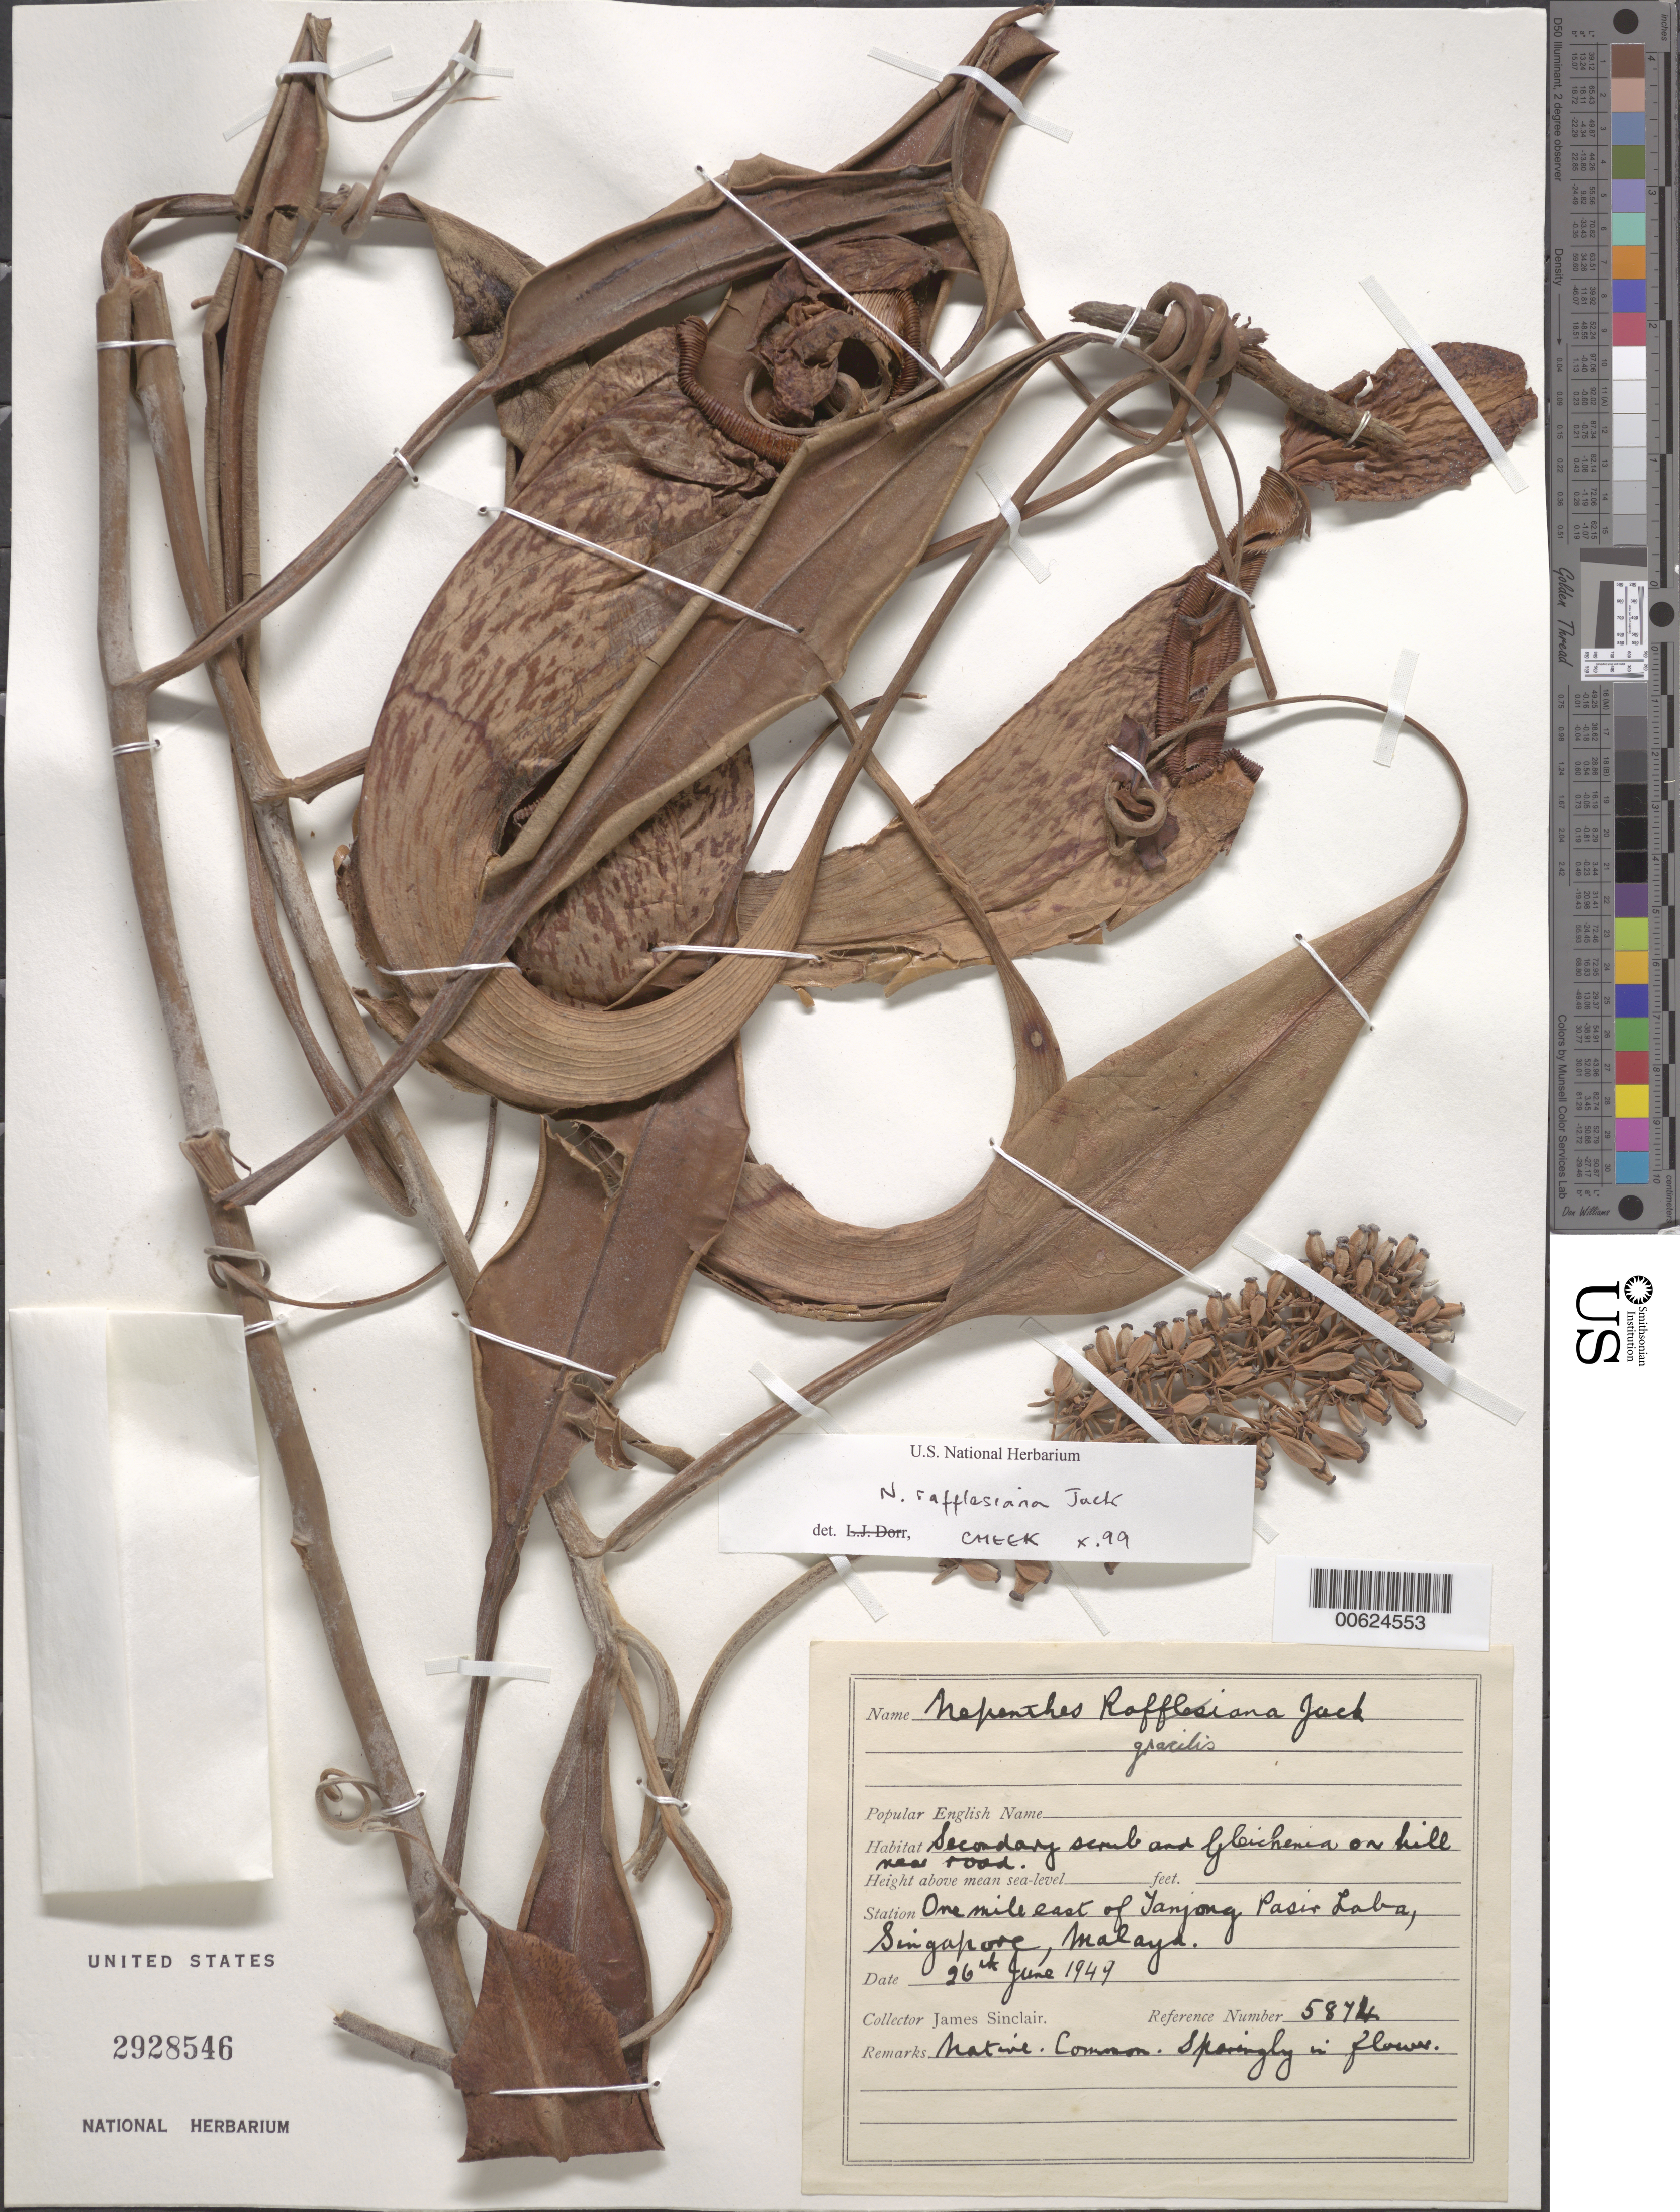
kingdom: Plantae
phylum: Tracheophyta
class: Magnoliopsida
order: Caryophyllales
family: Nepenthaceae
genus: Nepenthes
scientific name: Nepenthes rafflesiana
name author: Jack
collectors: J. Sinclair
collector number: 5874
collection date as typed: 26 Jun 1949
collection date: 1949-06-26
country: Malaysia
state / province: Sabah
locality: E of tanjong pasin laba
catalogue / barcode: US 2928546